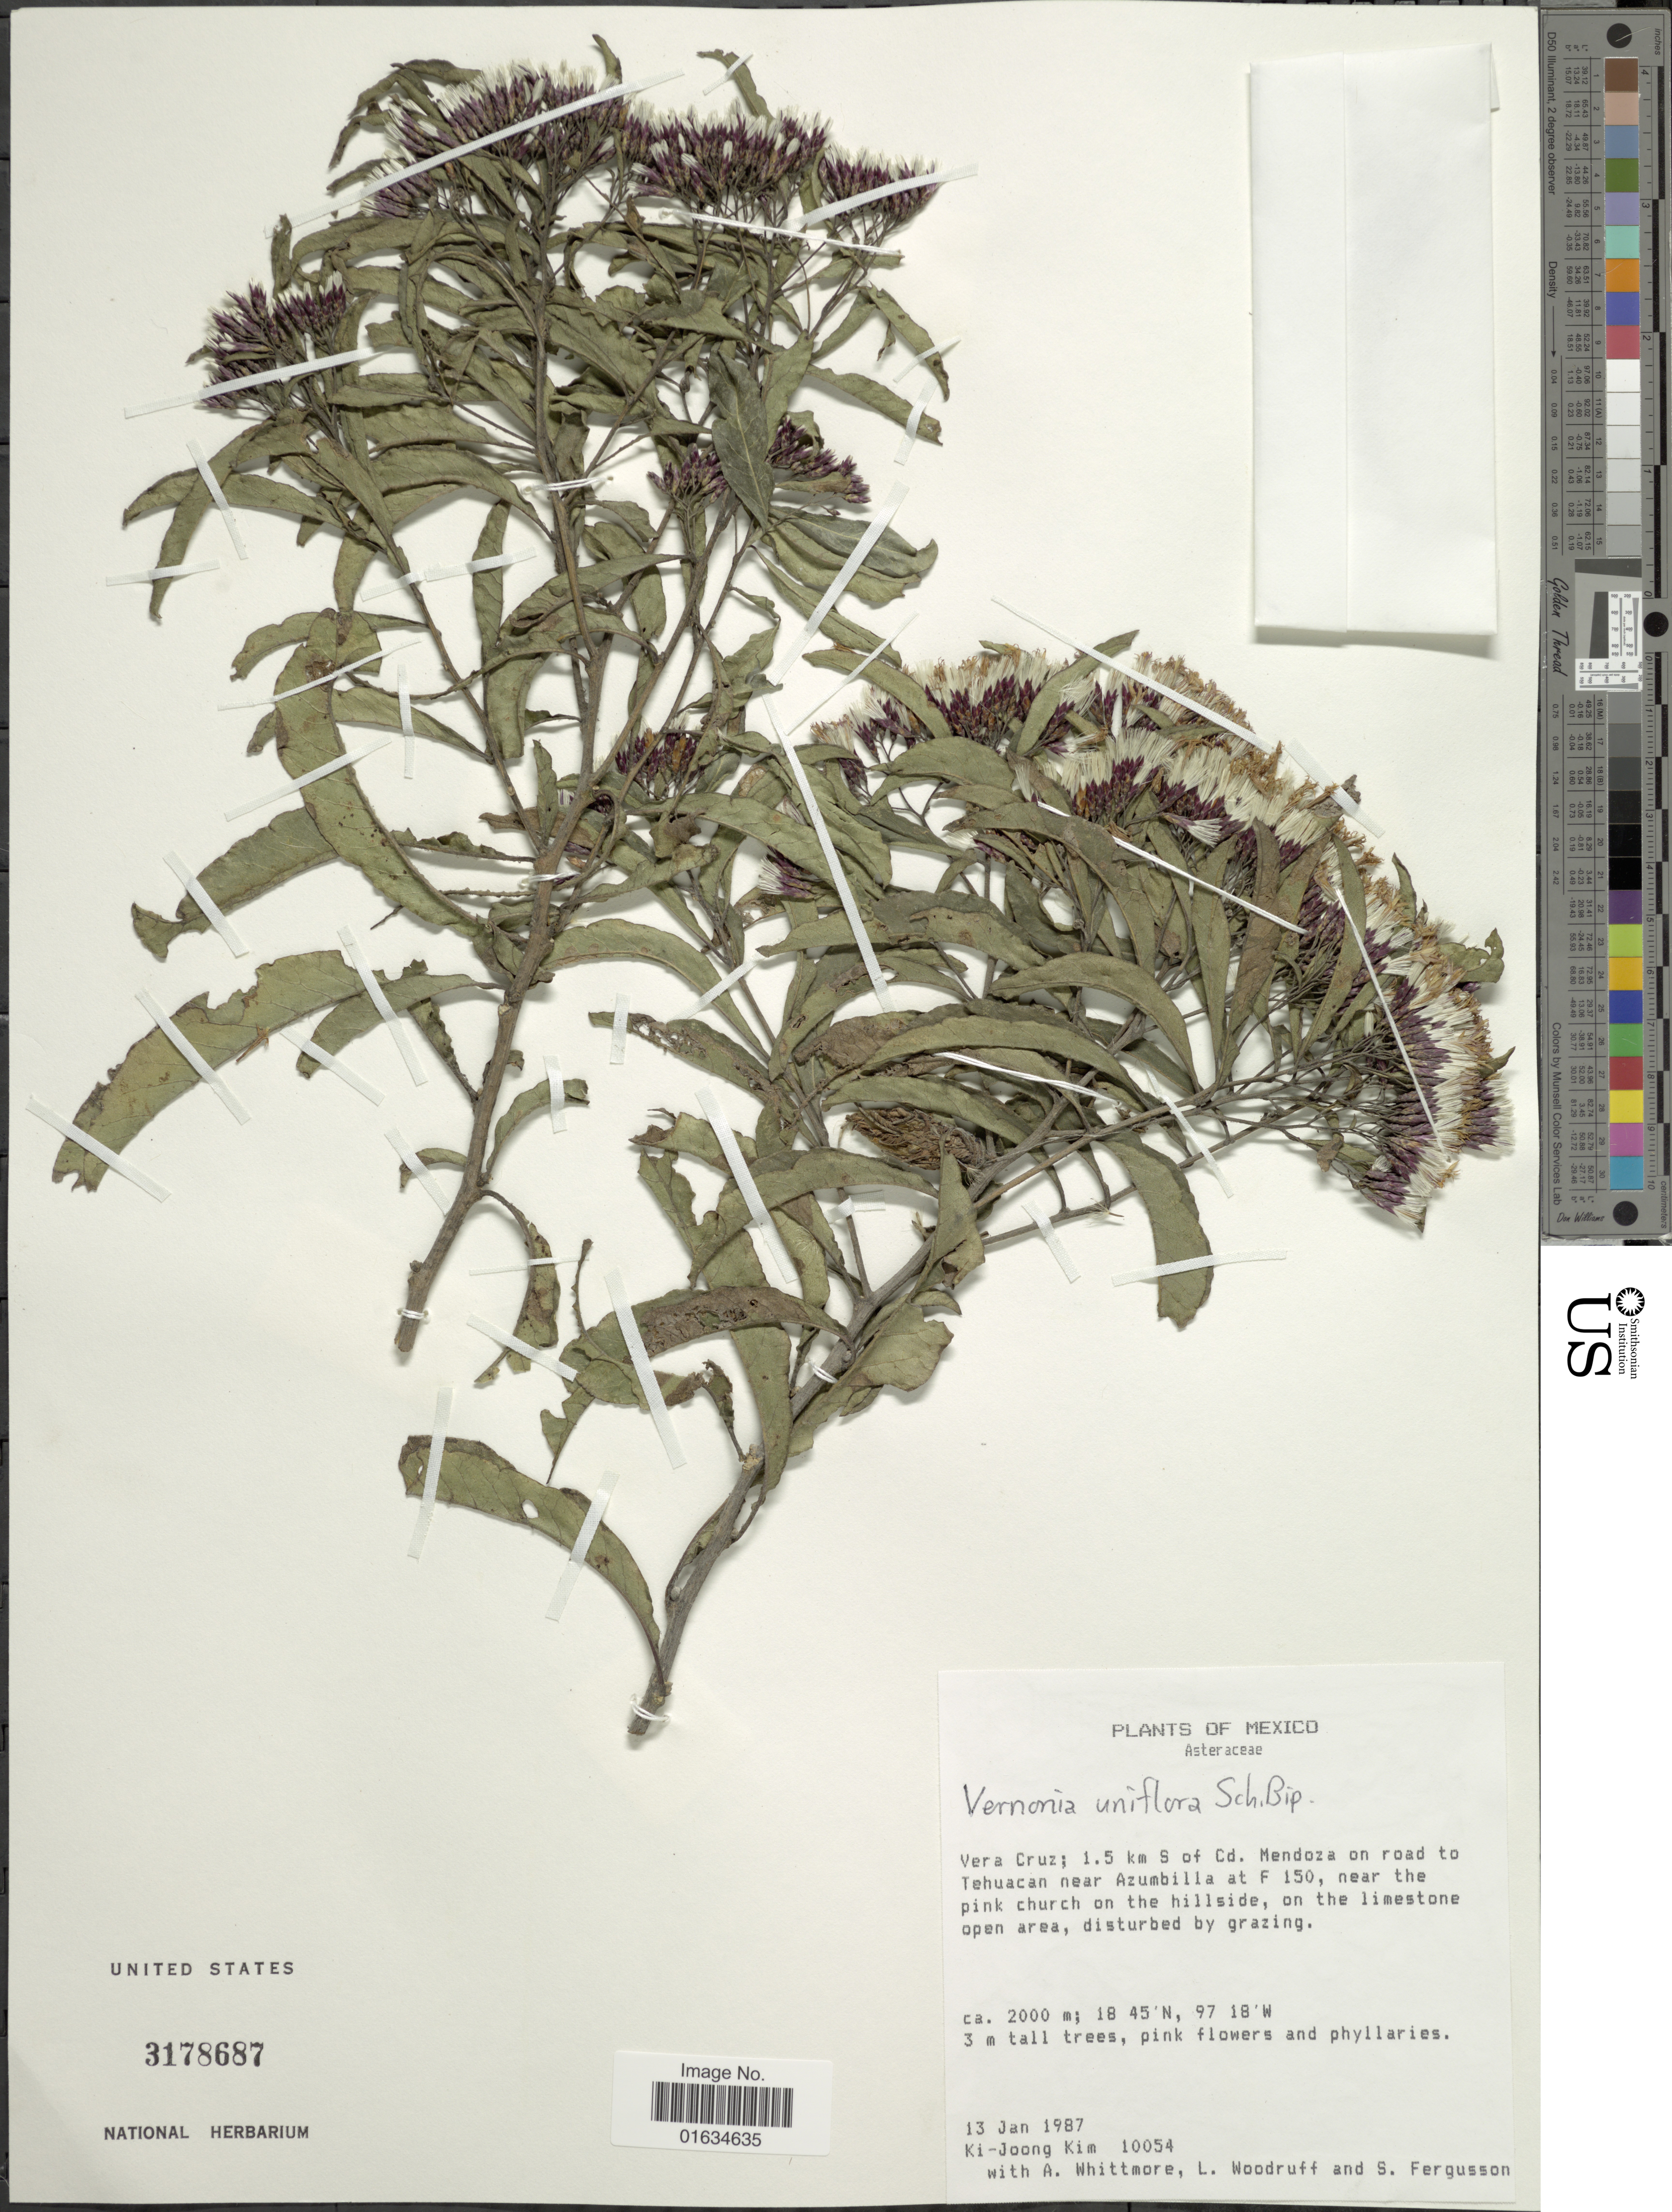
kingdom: Plantae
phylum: Tracheophyta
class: Magnoliopsida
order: Asterales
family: Asteraceae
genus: Critoniopsis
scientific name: Critoniopsis salicifolia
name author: (DC.) H. Rob.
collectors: K. Kim, A. Whittmore, L. Woodruff & S. Fergusson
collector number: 10054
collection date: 1987-01-13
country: Mexico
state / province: Veracruz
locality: Vera Cruz; 1.5 km S of Cd. Mendoza on road to Tehuacan near Azumbilla at F 150, near the pink church on the hillside, on the limestone open area.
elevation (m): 2000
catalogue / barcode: US 3178687